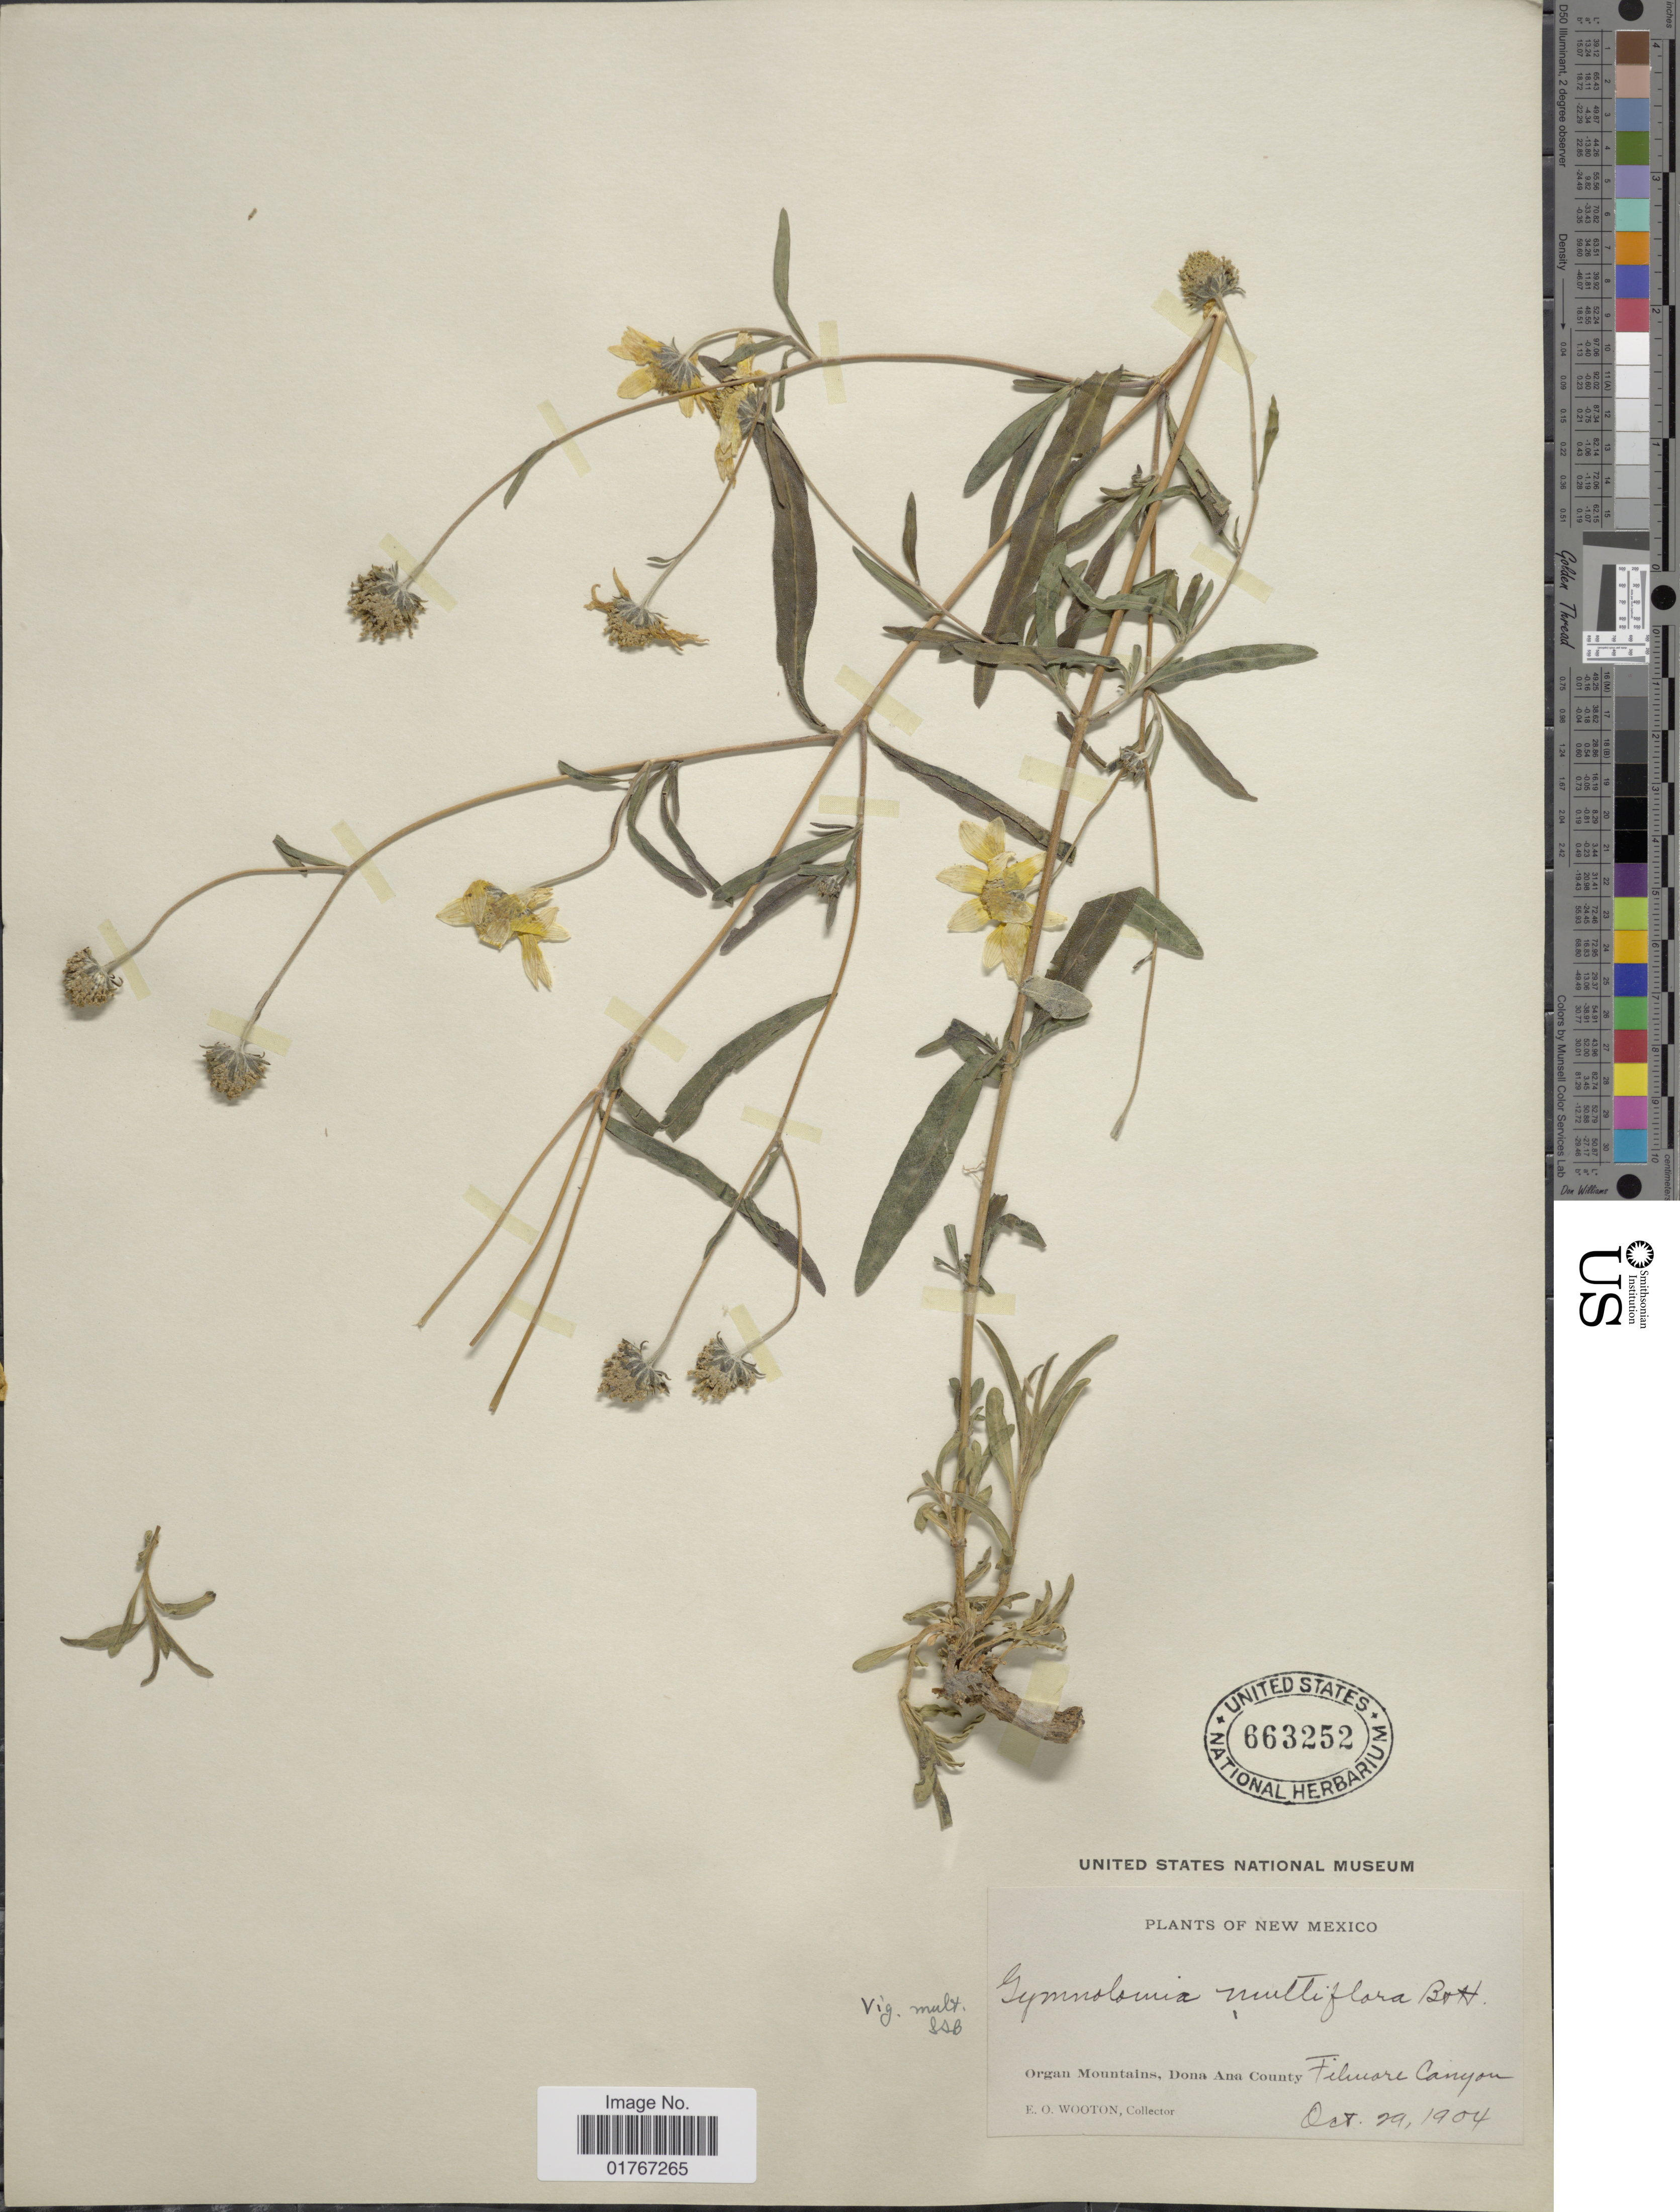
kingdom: Plantae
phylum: Tracheophyta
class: Magnoliopsida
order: Asterales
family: Asteraceae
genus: Heliomeris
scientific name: Heliomeris multiflora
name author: Nutt.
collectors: E. O. Wooton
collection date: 1904-10-29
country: United States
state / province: New Mexico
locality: Organ Mountains, Dona Ana County, Filmore Canyon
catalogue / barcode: US 663252